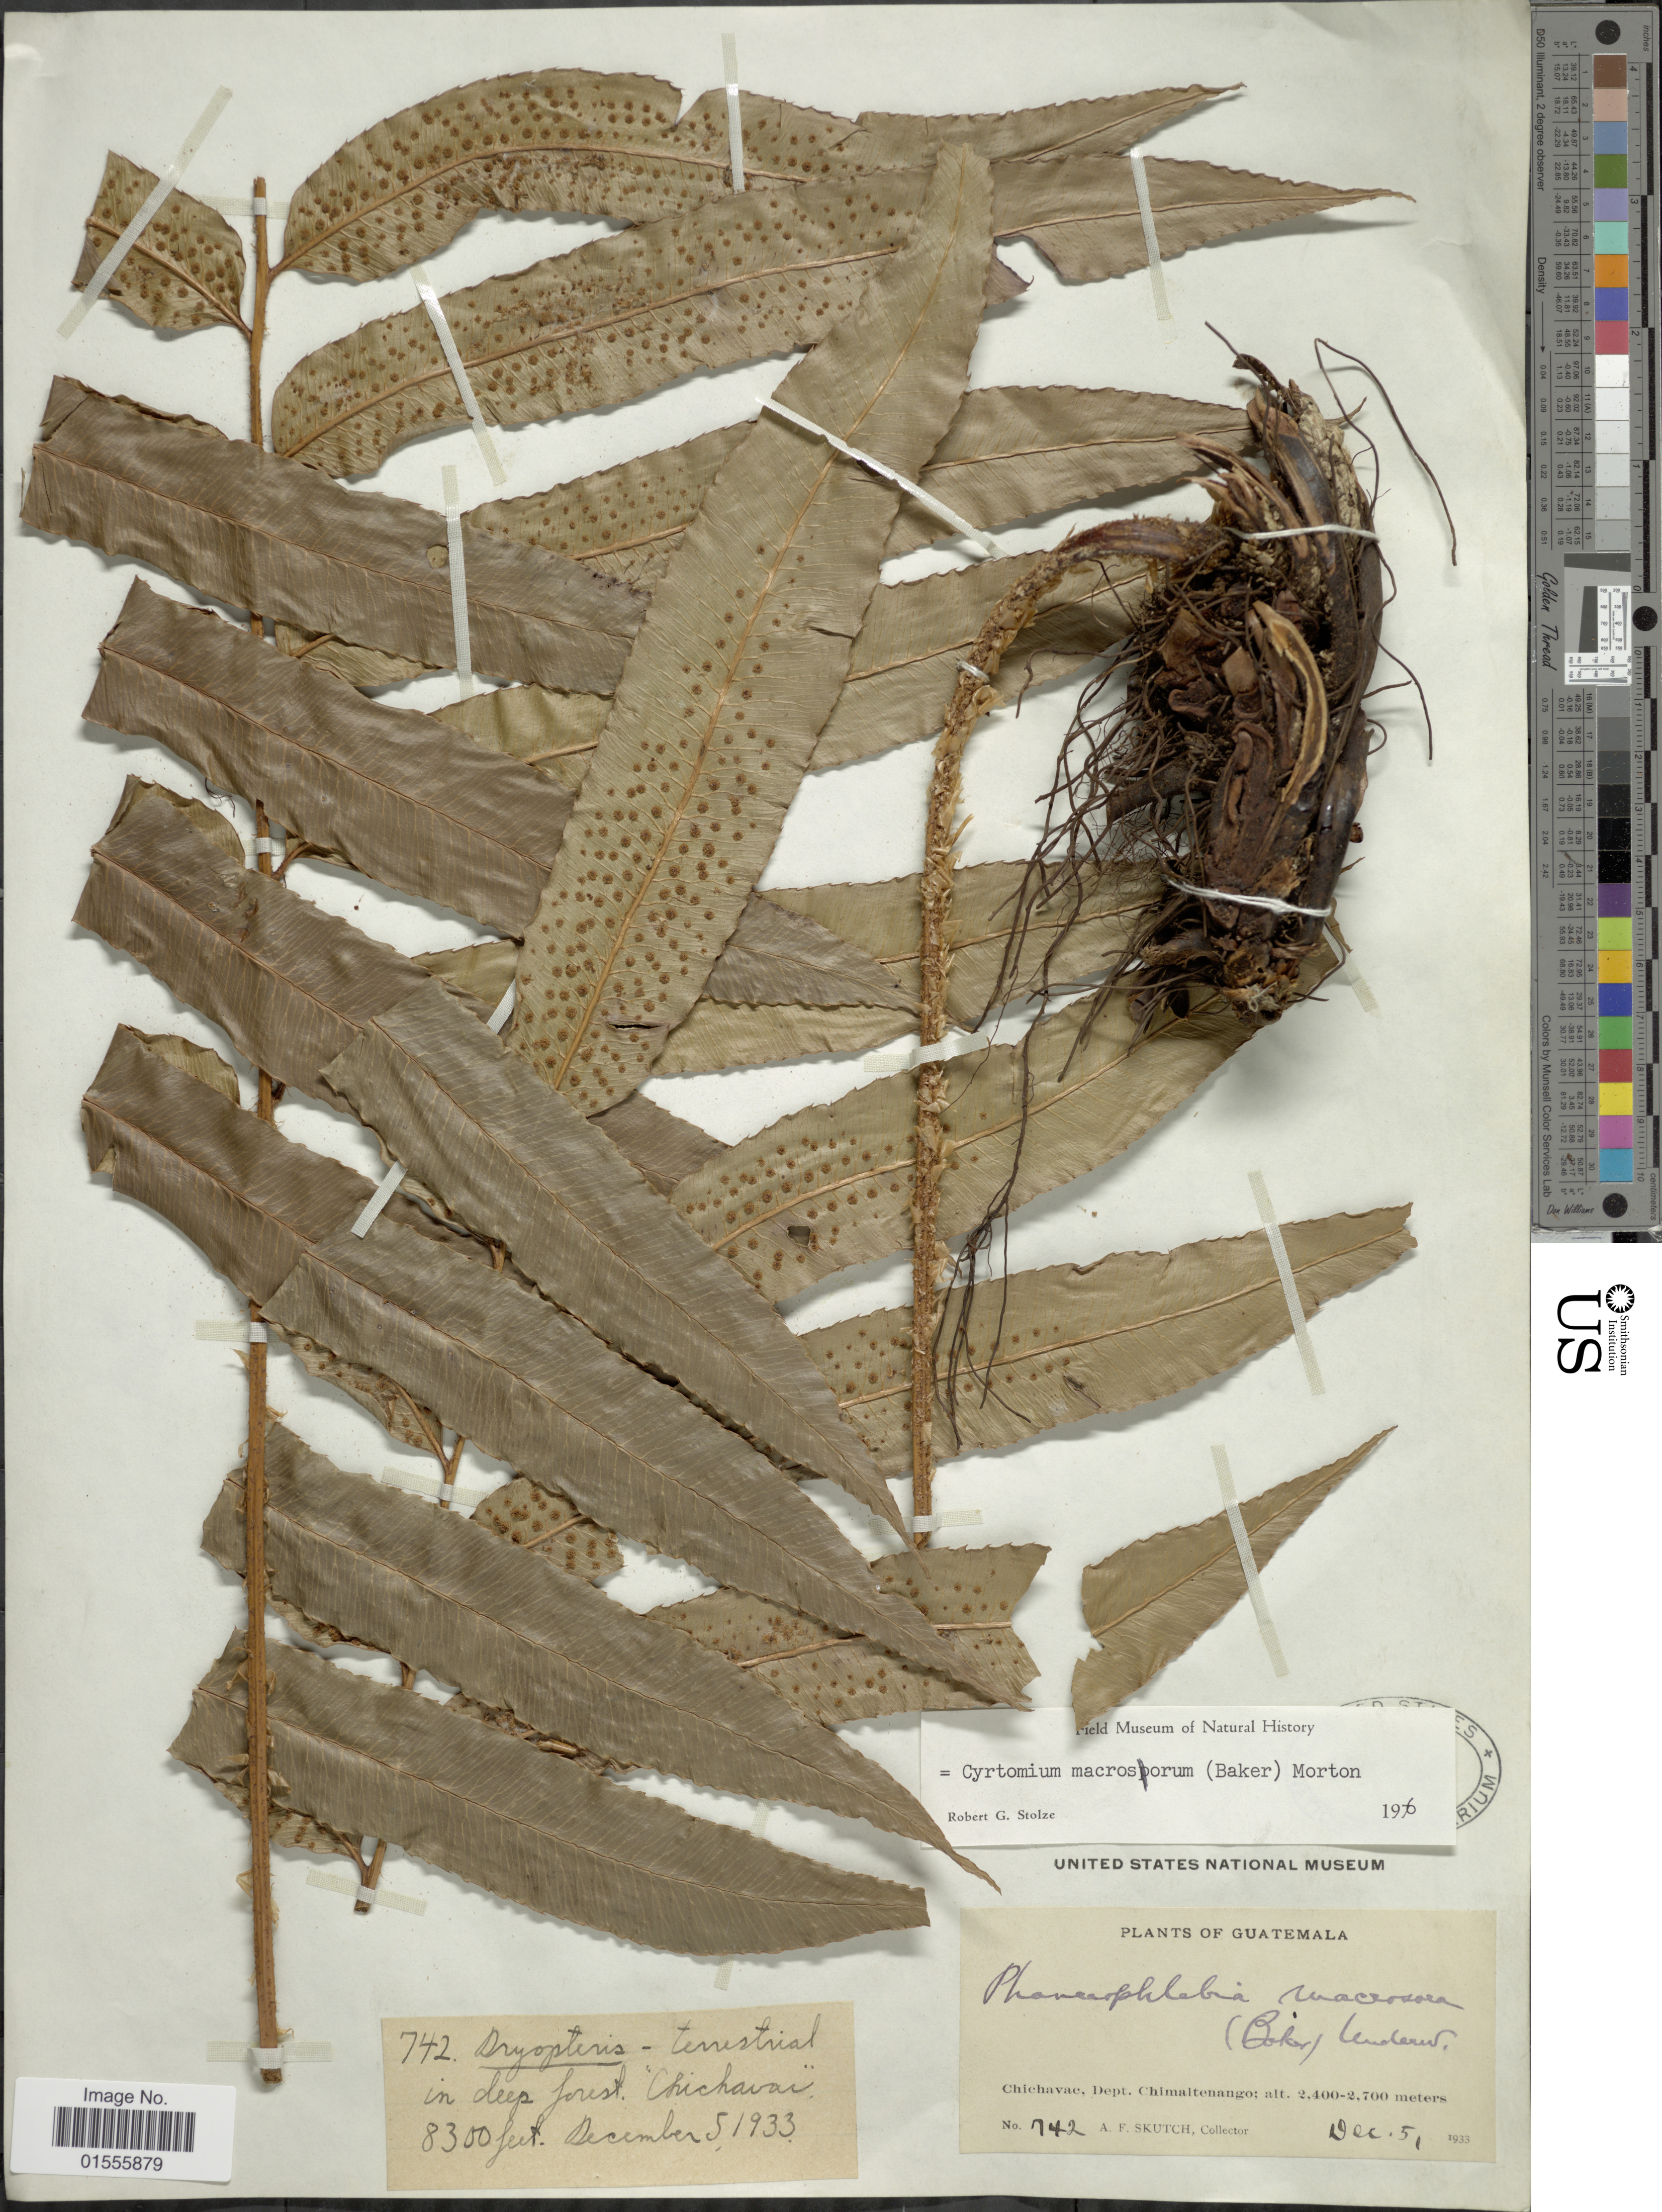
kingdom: Plantae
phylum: Tracheophyta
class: Polypodiopsida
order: Polypodiales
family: Dryopteridaceae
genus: Phanerophlebia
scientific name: Phanerophlebia macrosora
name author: (Baker) Underw.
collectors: A. F. Skutch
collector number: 742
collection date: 1933-12-05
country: Guatemala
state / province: Chimaltenango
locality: Chichavac, Dept. Chimaltenango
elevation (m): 2400